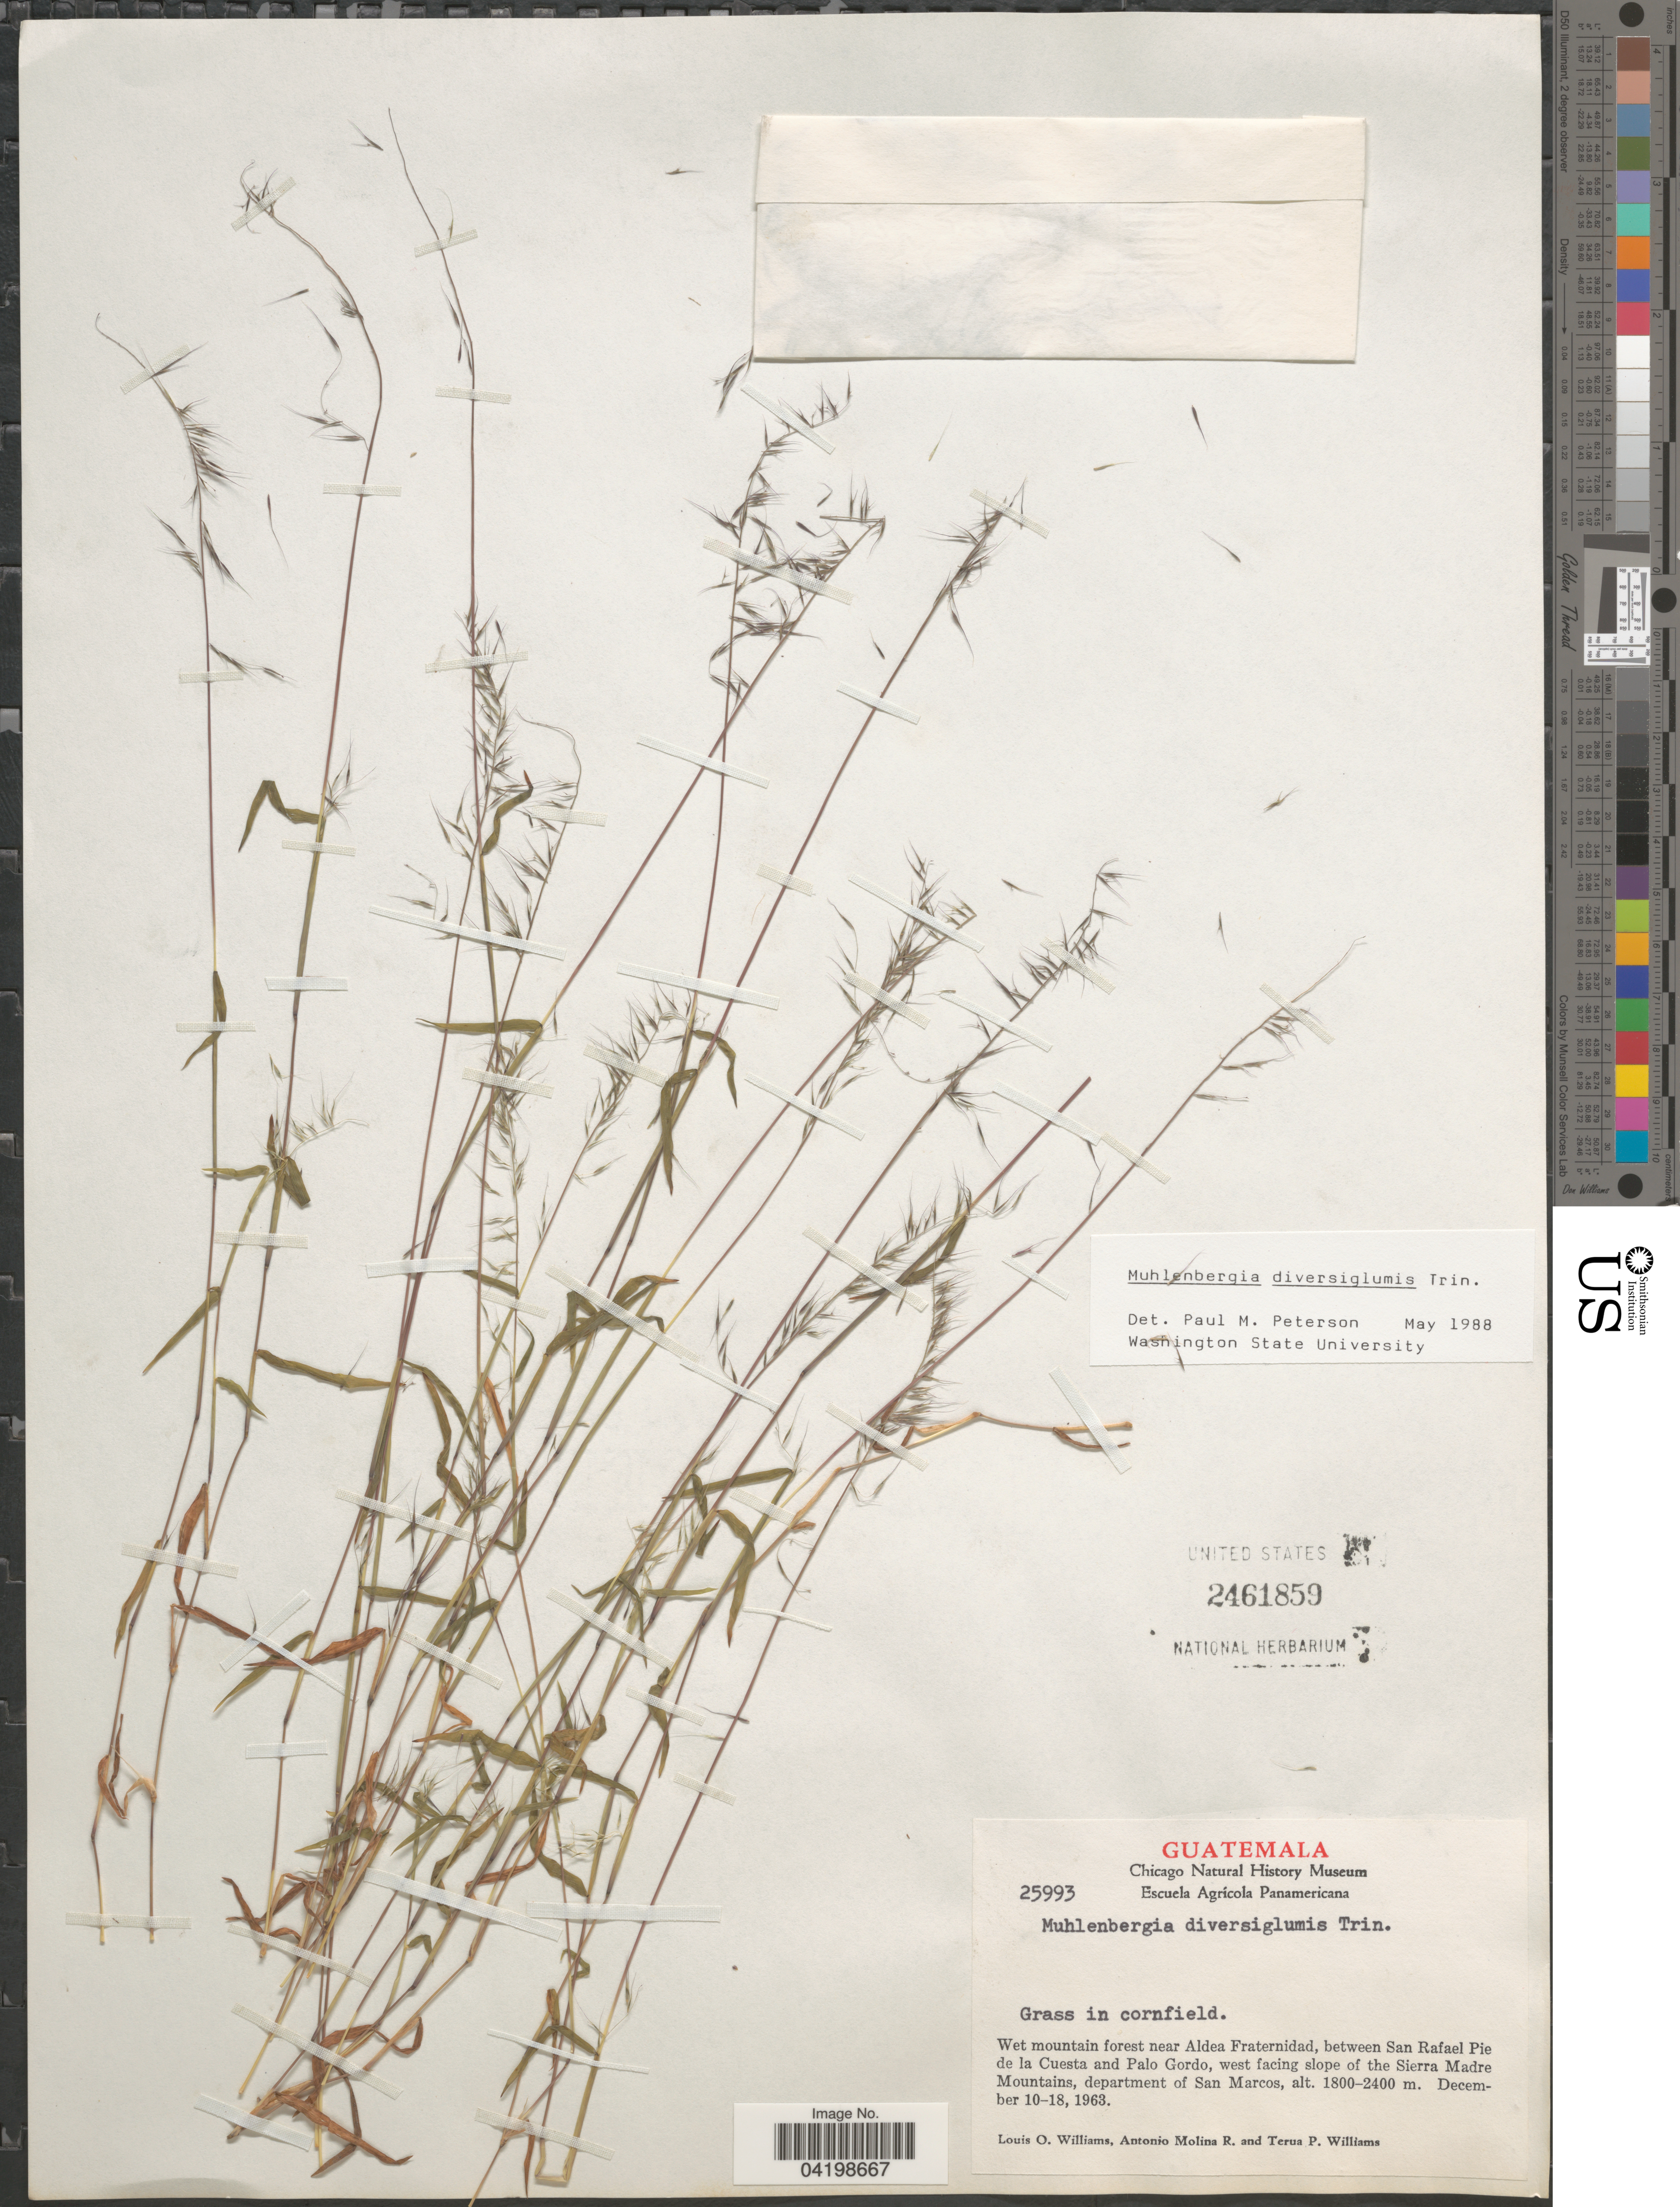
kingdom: Plantae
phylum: Tracheophyta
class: Liliopsida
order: Poales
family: Poaceae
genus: Muhlenbergia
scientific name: Muhlenbergia diversiglumis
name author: Trin.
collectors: L. O. Williams, A. Molina R. & T. P. Williams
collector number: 25993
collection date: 1963-12-10/1963-12-18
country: Guatemala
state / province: San Marcos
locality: Wet mountain forest near Aldea Fraternidad, between San Rafael Pie de la Cuesta and Palo Gordo, west facing slope of the Sierra Madre Mountains, department of San Marcos.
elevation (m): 1800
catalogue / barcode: US 2461859